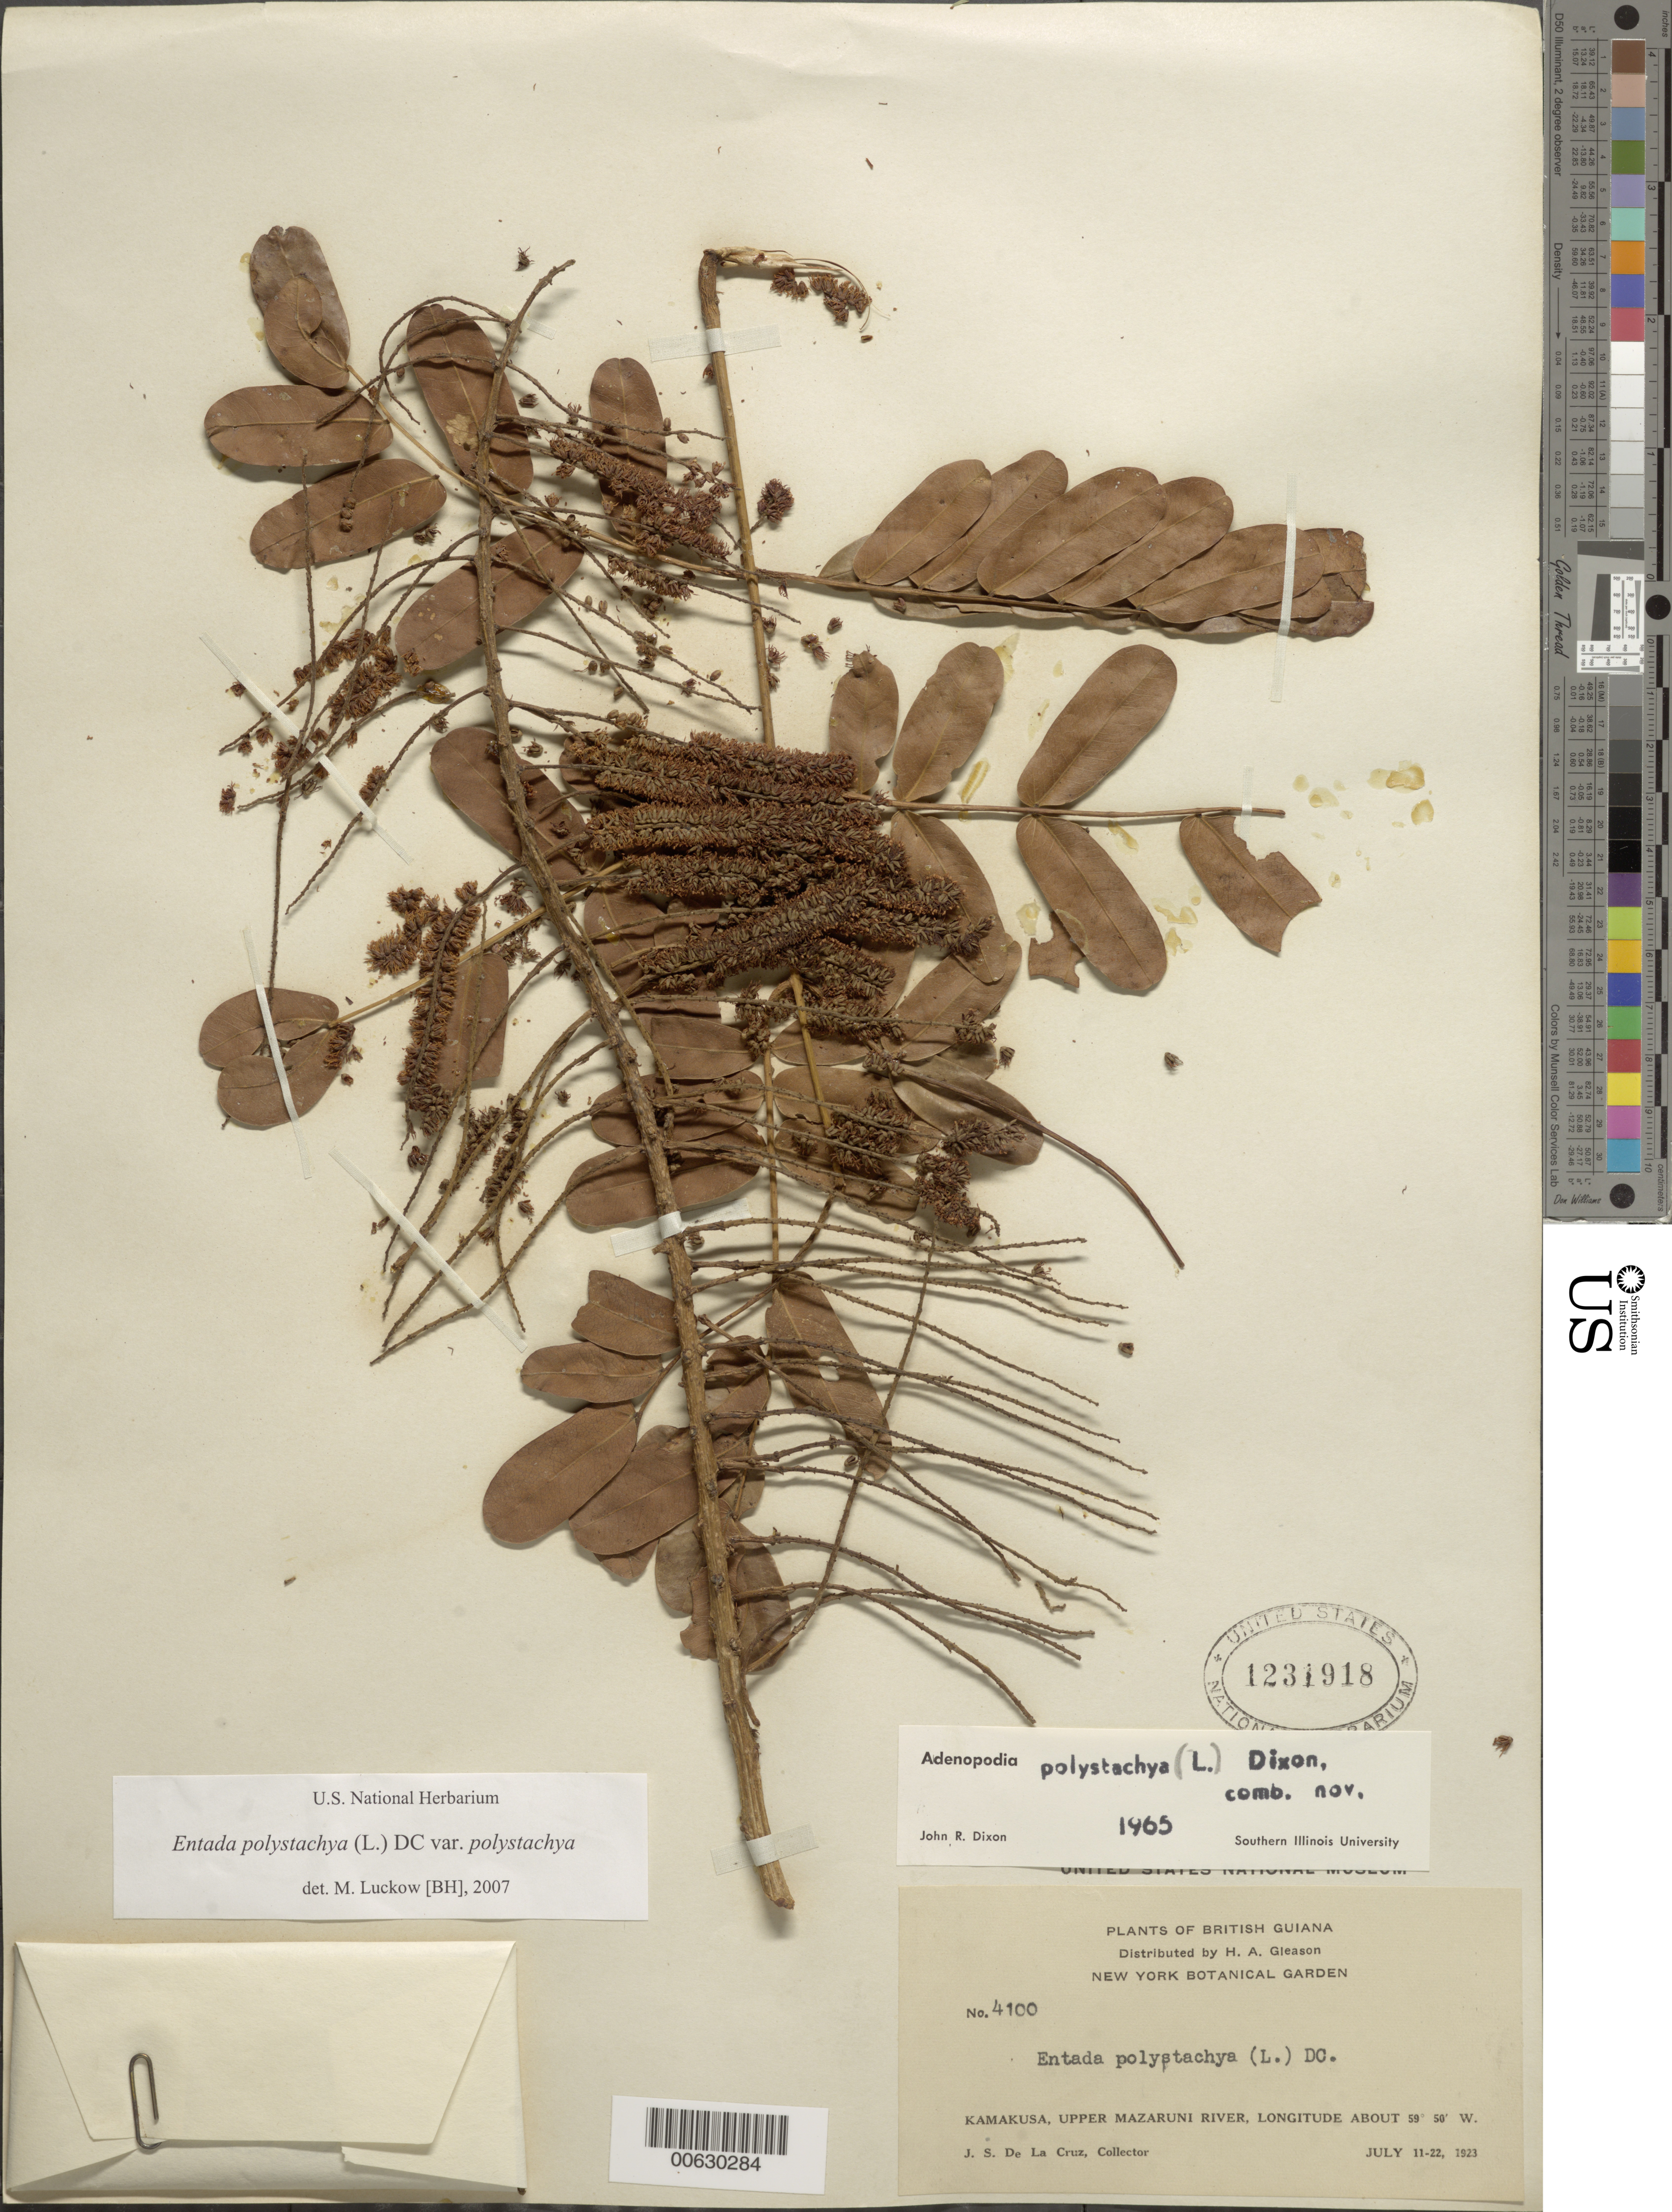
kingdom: Plantae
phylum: Tracheophyta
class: Magnoliopsida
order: Fabales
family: Fabaceae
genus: Entada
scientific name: Entada polystachya var. polystachya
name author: (L.) DC.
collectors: J. S. de la Cruz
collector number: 4100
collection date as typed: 11-Jul-23 to 22-Jul-23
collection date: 1923-07-11/1923-07-22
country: Guyana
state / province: Cuyuni-Mazaruni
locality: Kamakusa, Upper Mazaruni R.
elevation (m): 100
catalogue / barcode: US 1231918